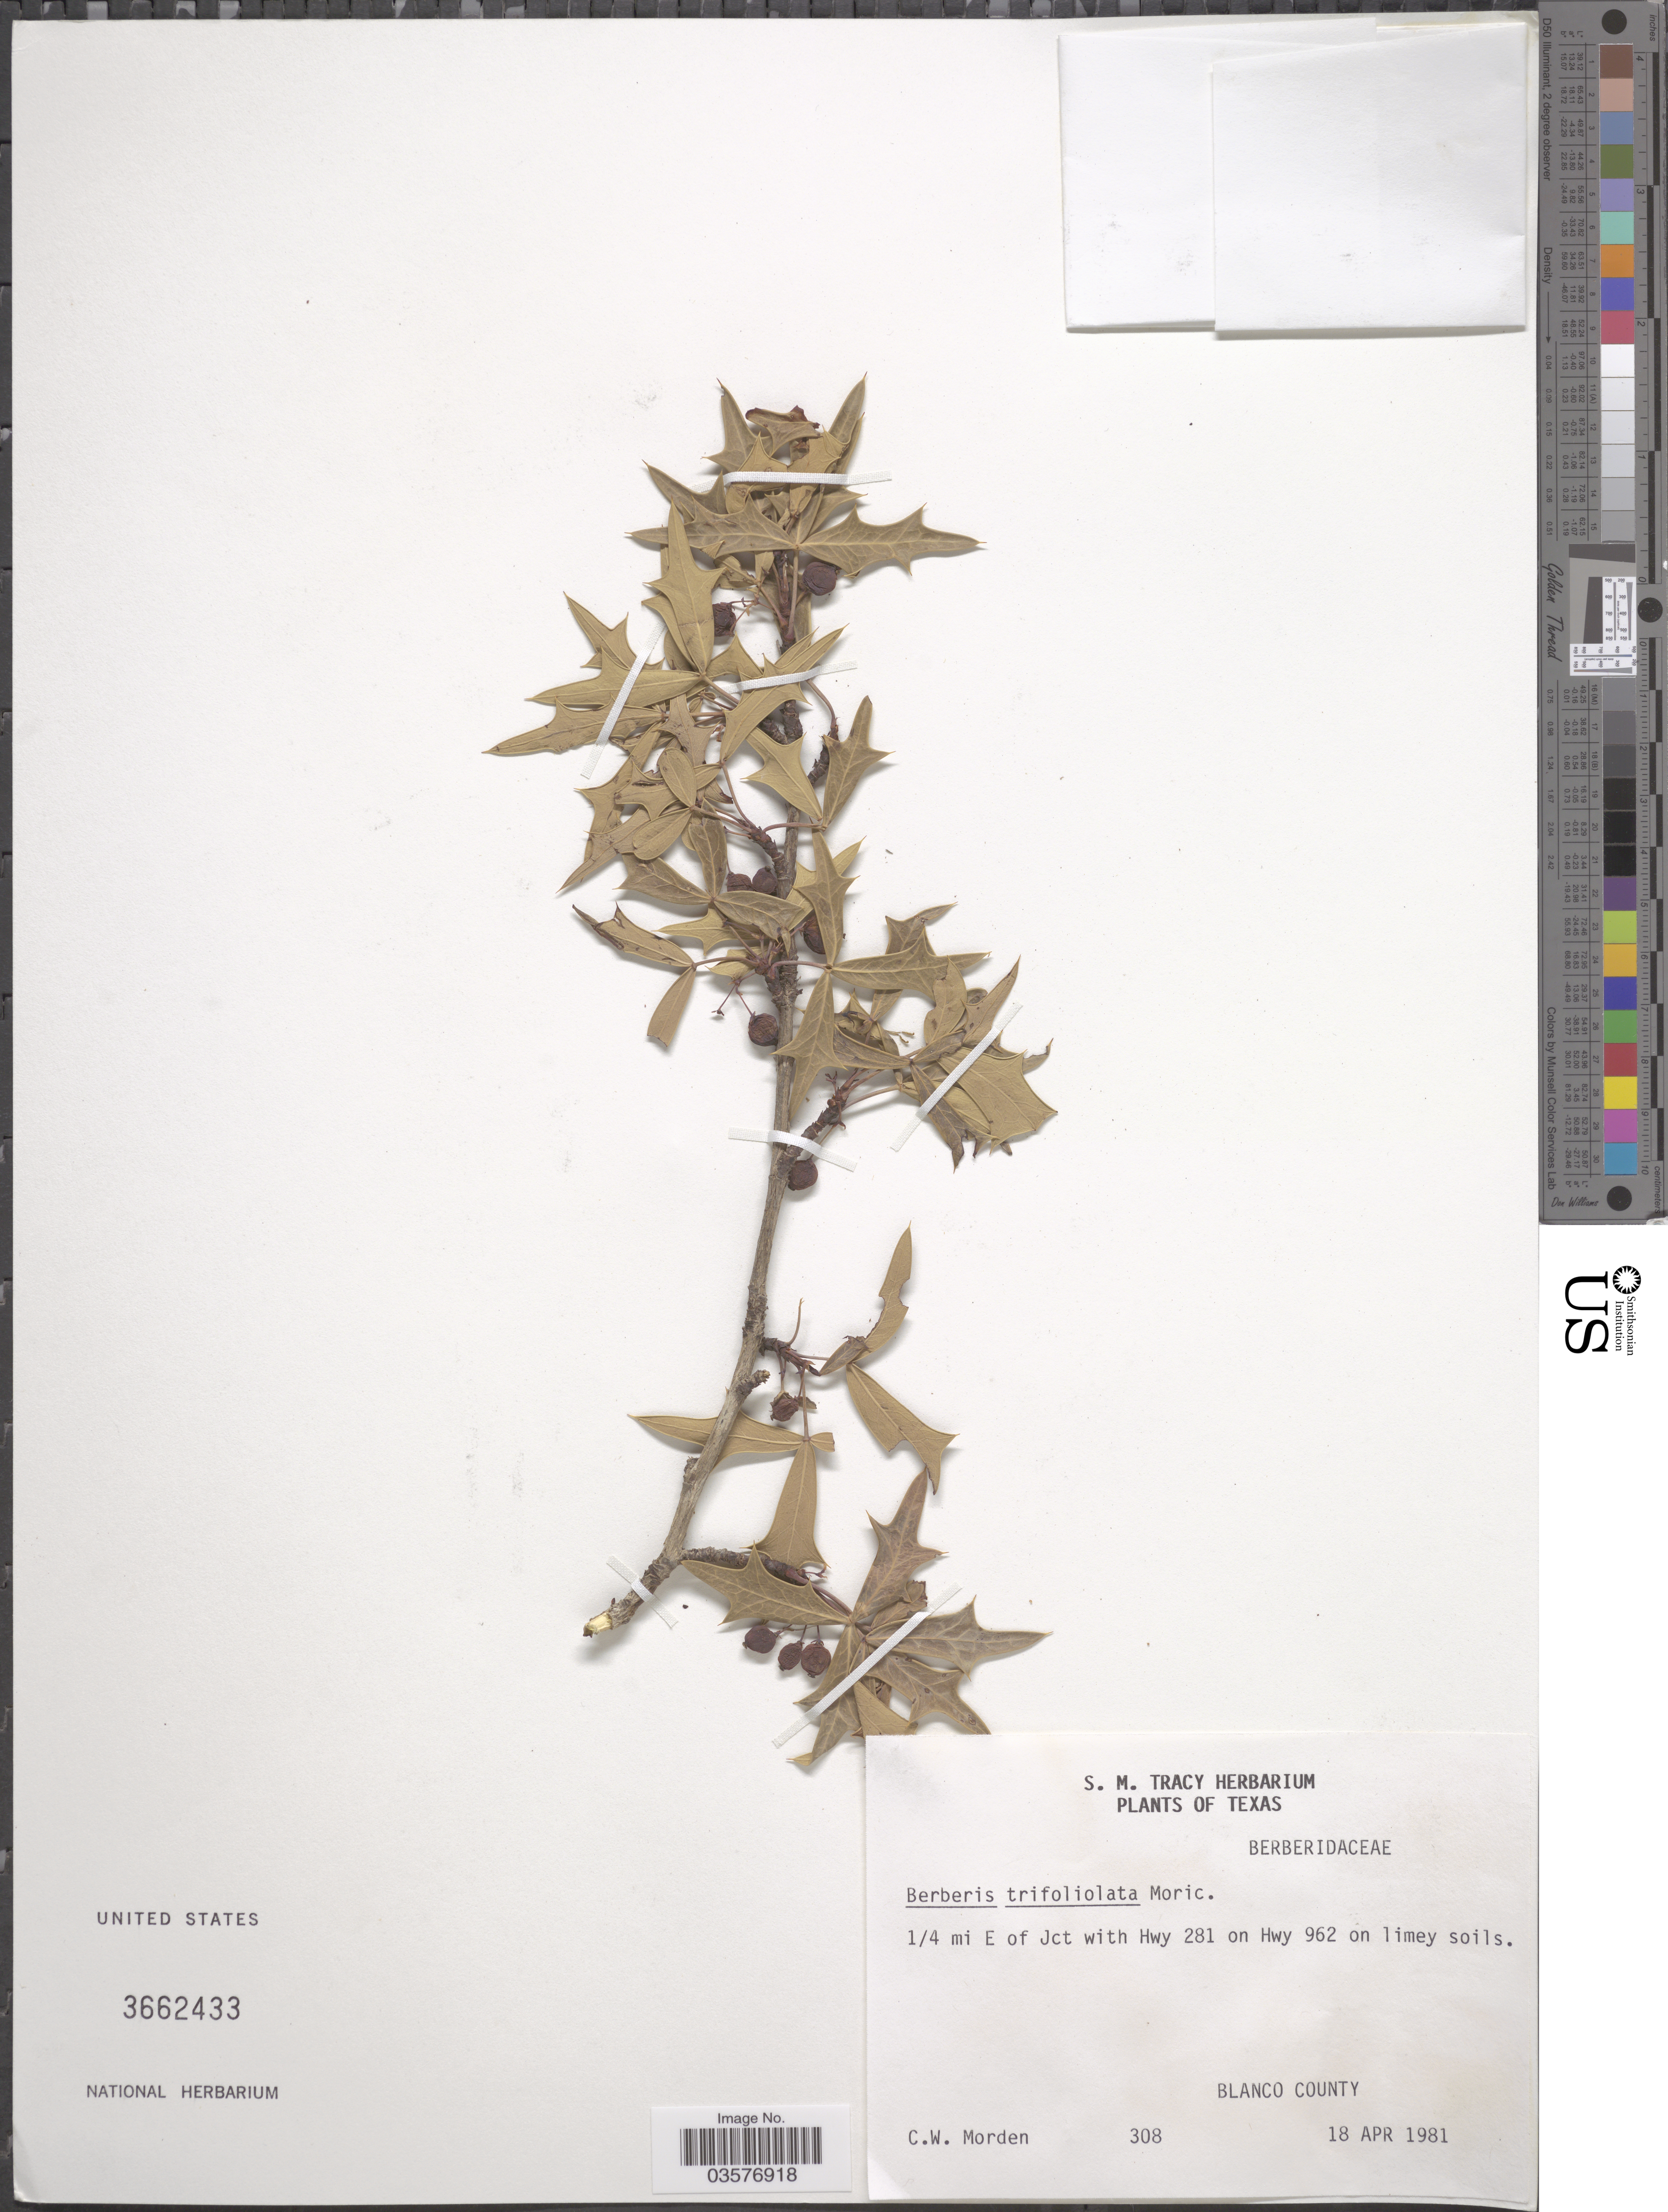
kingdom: Plantae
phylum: Tracheophyta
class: Magnoliopsida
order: Ranunculales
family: Berberidaceae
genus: Mahonia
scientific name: Mahonia trifoliolata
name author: (Monic.) Fedde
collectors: C. Morden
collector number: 308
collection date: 1981-04-18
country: United States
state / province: Texas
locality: ¼ mi E of Jct with Hwy 281 on Hwy 962 on limey soils. Blanco County.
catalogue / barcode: US 3662433